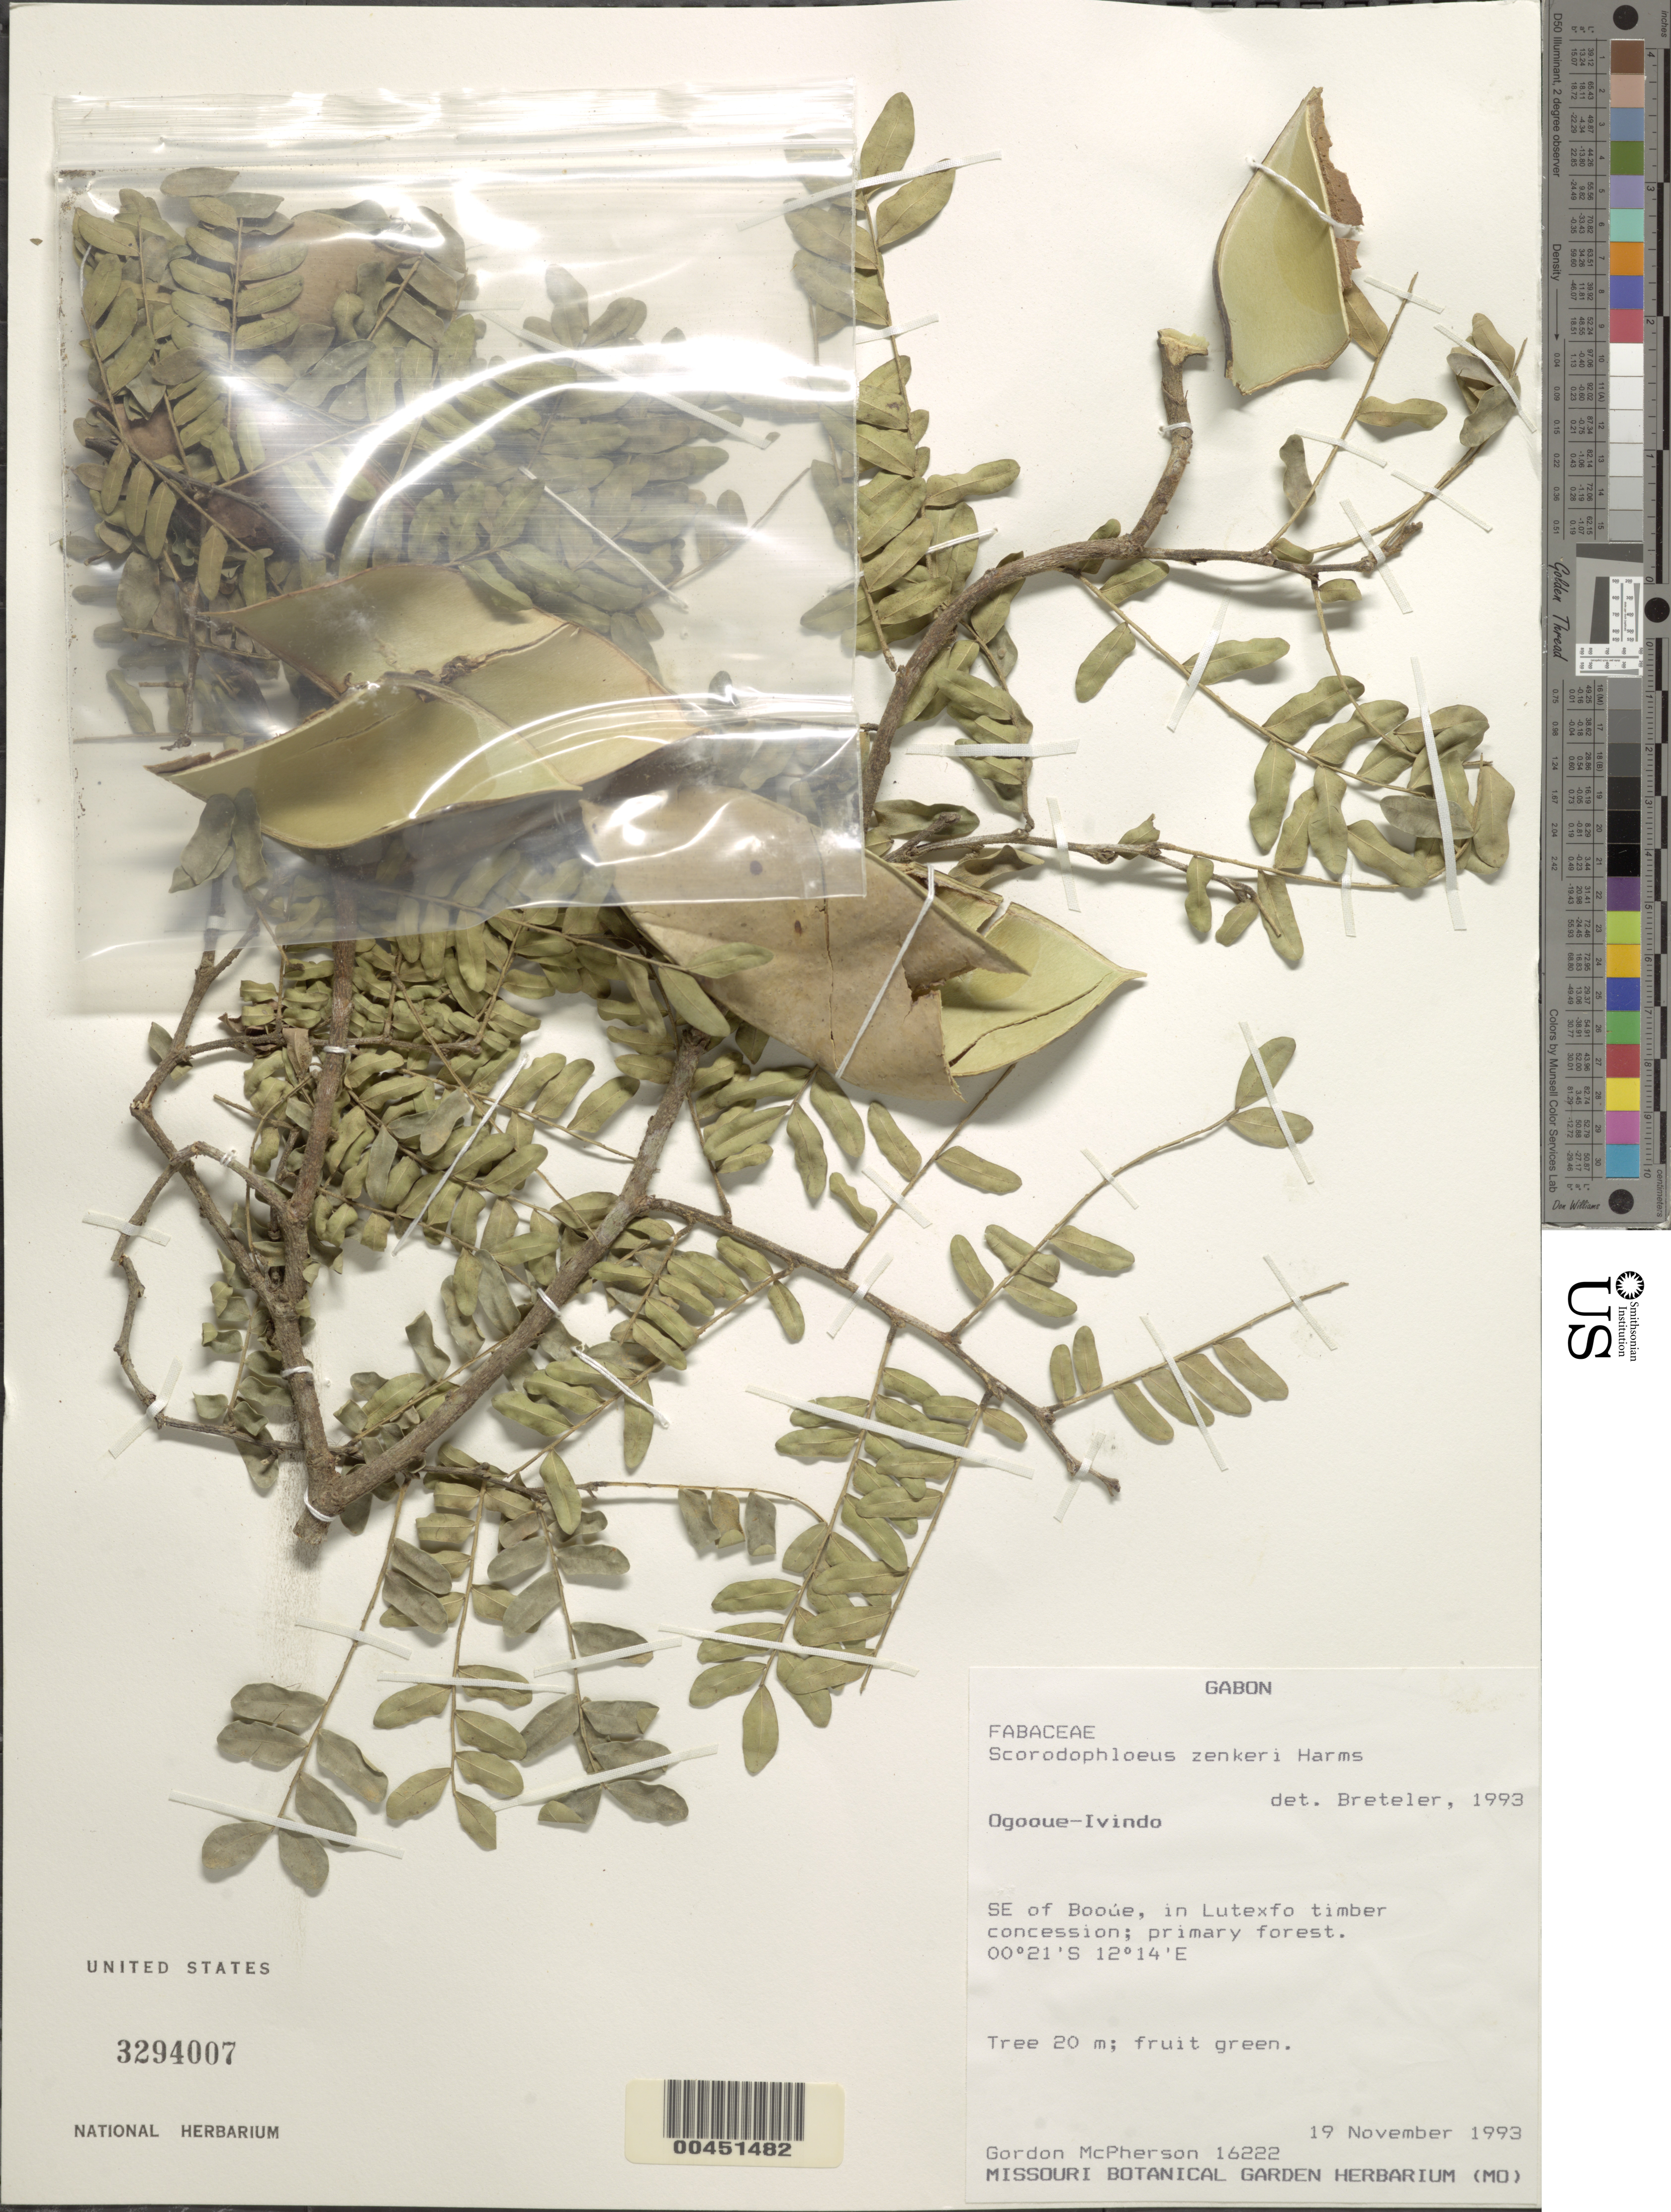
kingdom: Plantae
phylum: Tracheophyta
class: Magnoliopsida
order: Fabales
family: Fabaceae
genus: Scorodophloeus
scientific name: Scorodophloeus zenkeri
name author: Harms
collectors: G. D. McPherson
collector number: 16222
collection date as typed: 19 Nov 1993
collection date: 1993-11-19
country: Gabon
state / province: Ogooué-ivindo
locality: SE of Booue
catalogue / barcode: US 3294007